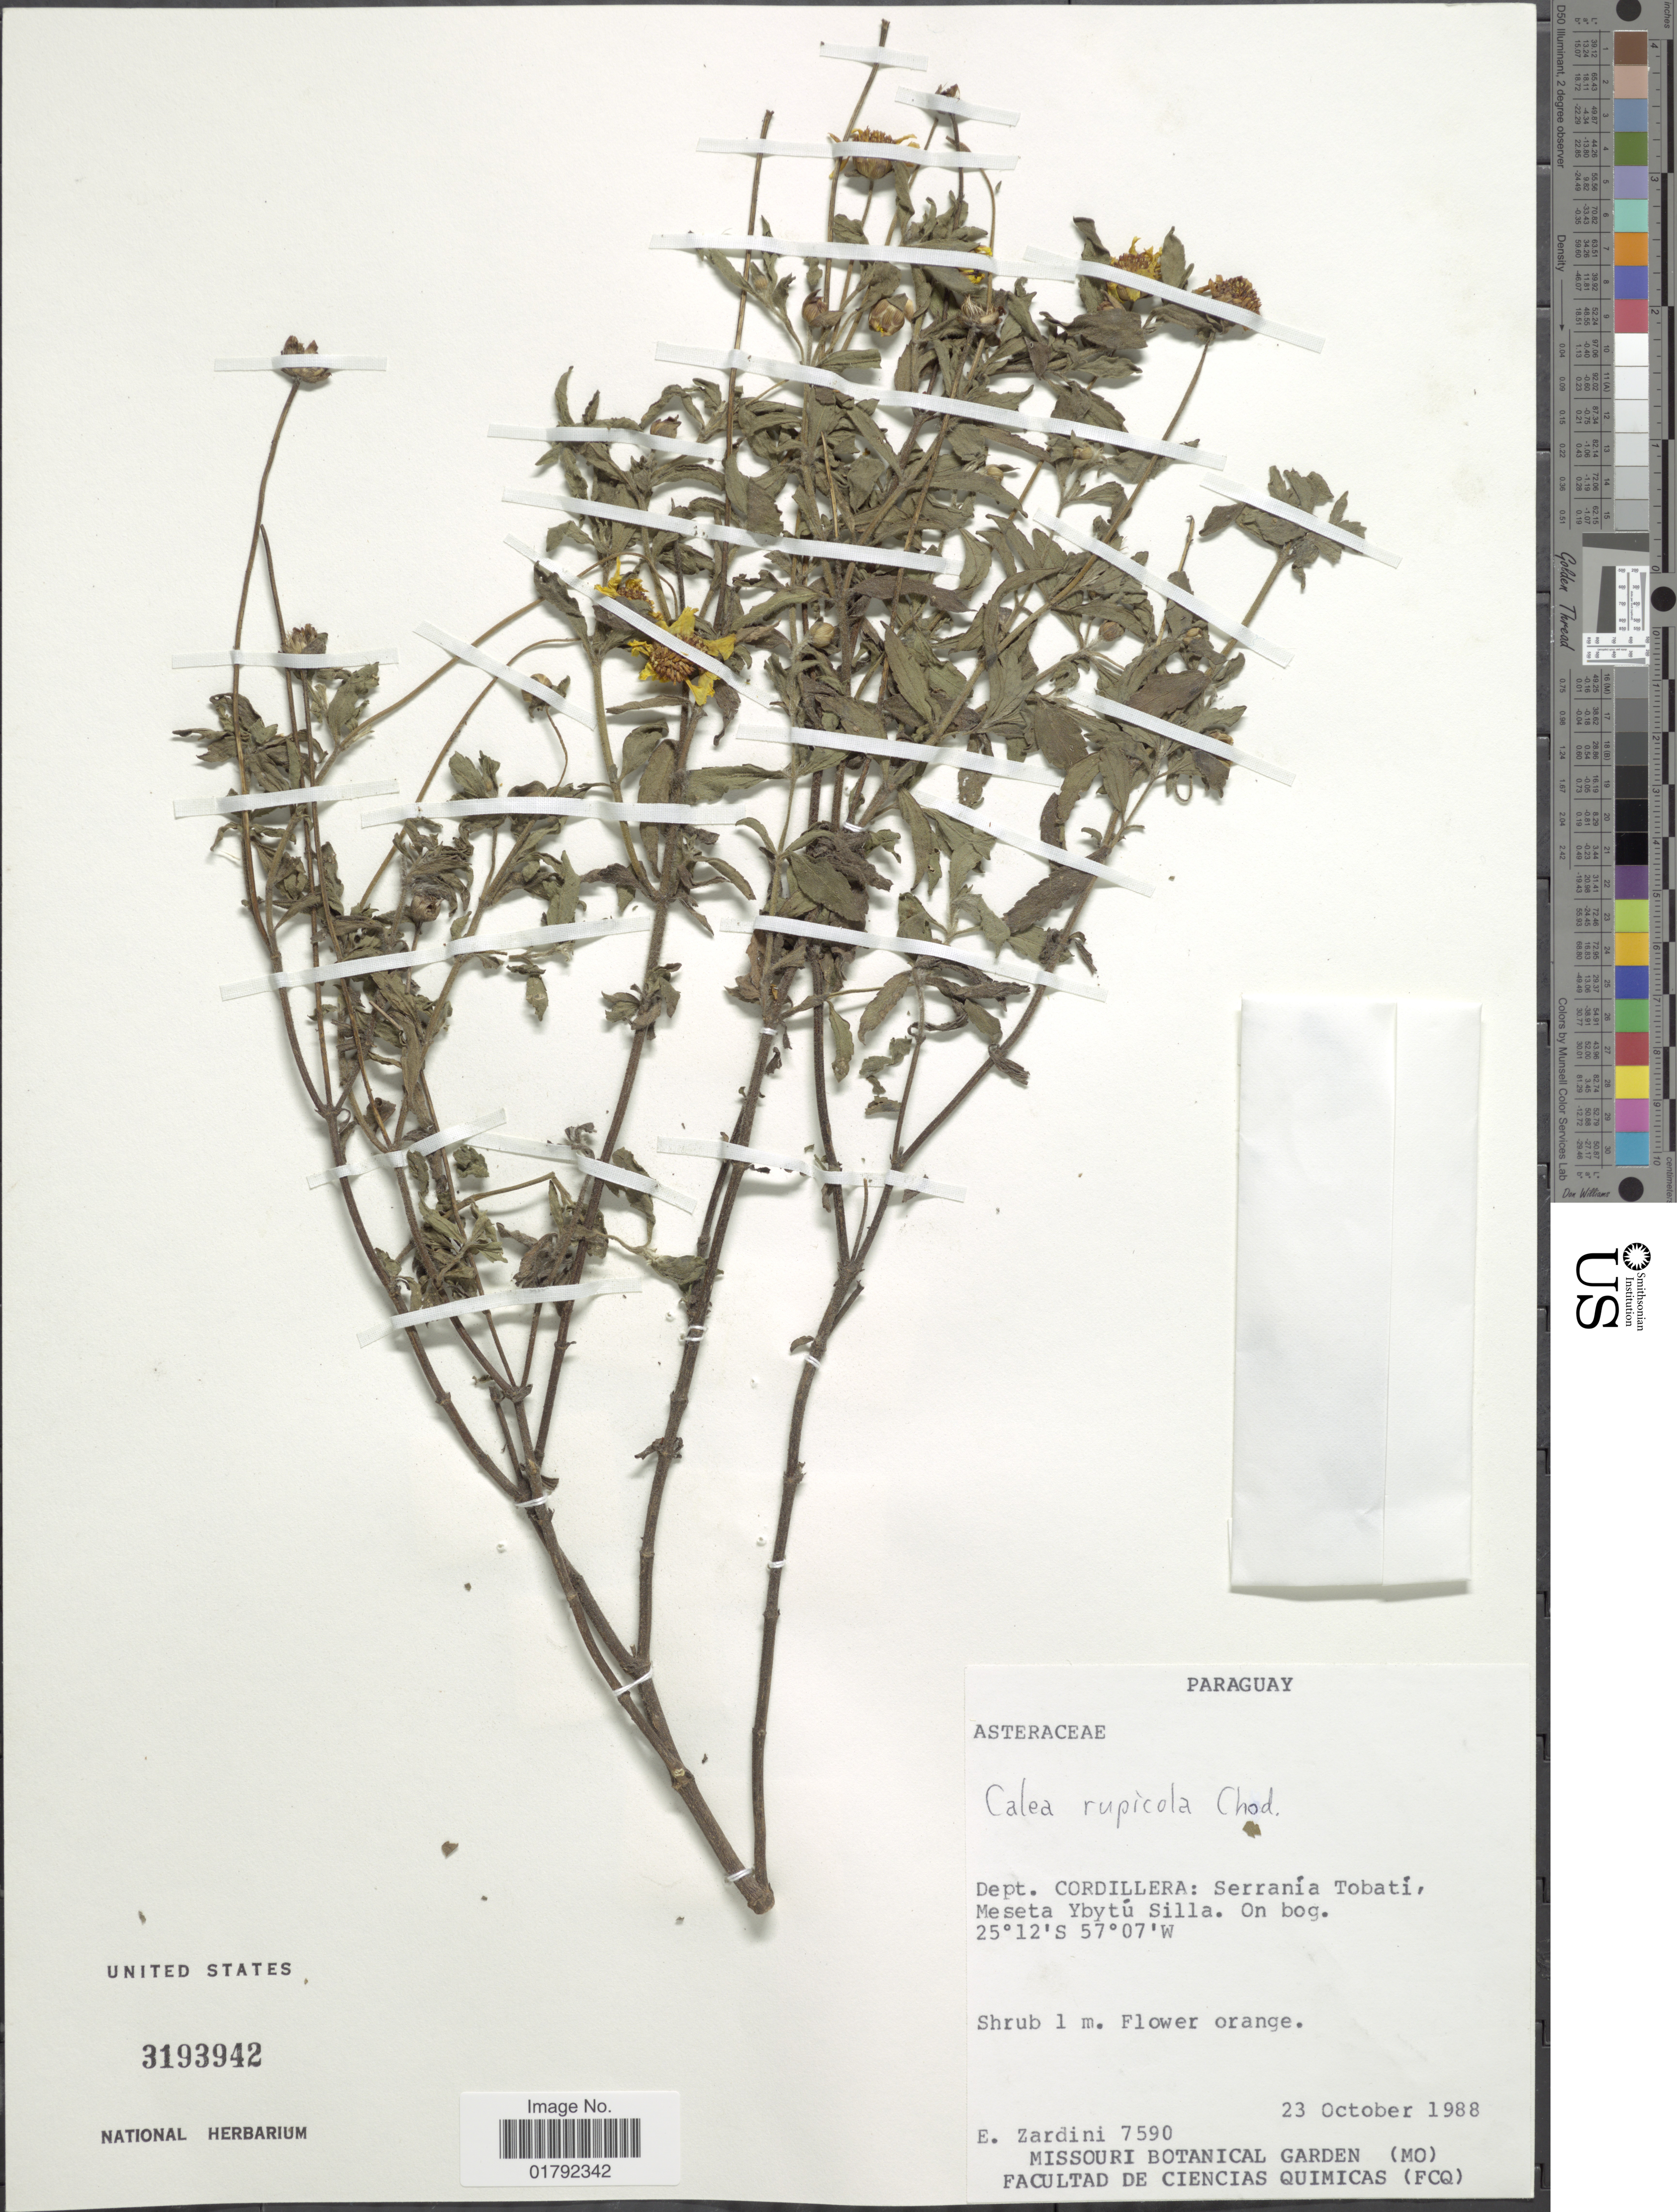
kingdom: Plantae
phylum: Tracheophyta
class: Magnoliopsida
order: Asterales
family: Asteraceae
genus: Calea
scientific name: Calea rupicola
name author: Chodat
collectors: E. M. Zardini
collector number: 7590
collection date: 1988-10-23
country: Paraguay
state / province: Cordillera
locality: Serrania Tobati, Meseta Ybytu Silla, on bog.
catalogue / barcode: US 3193942